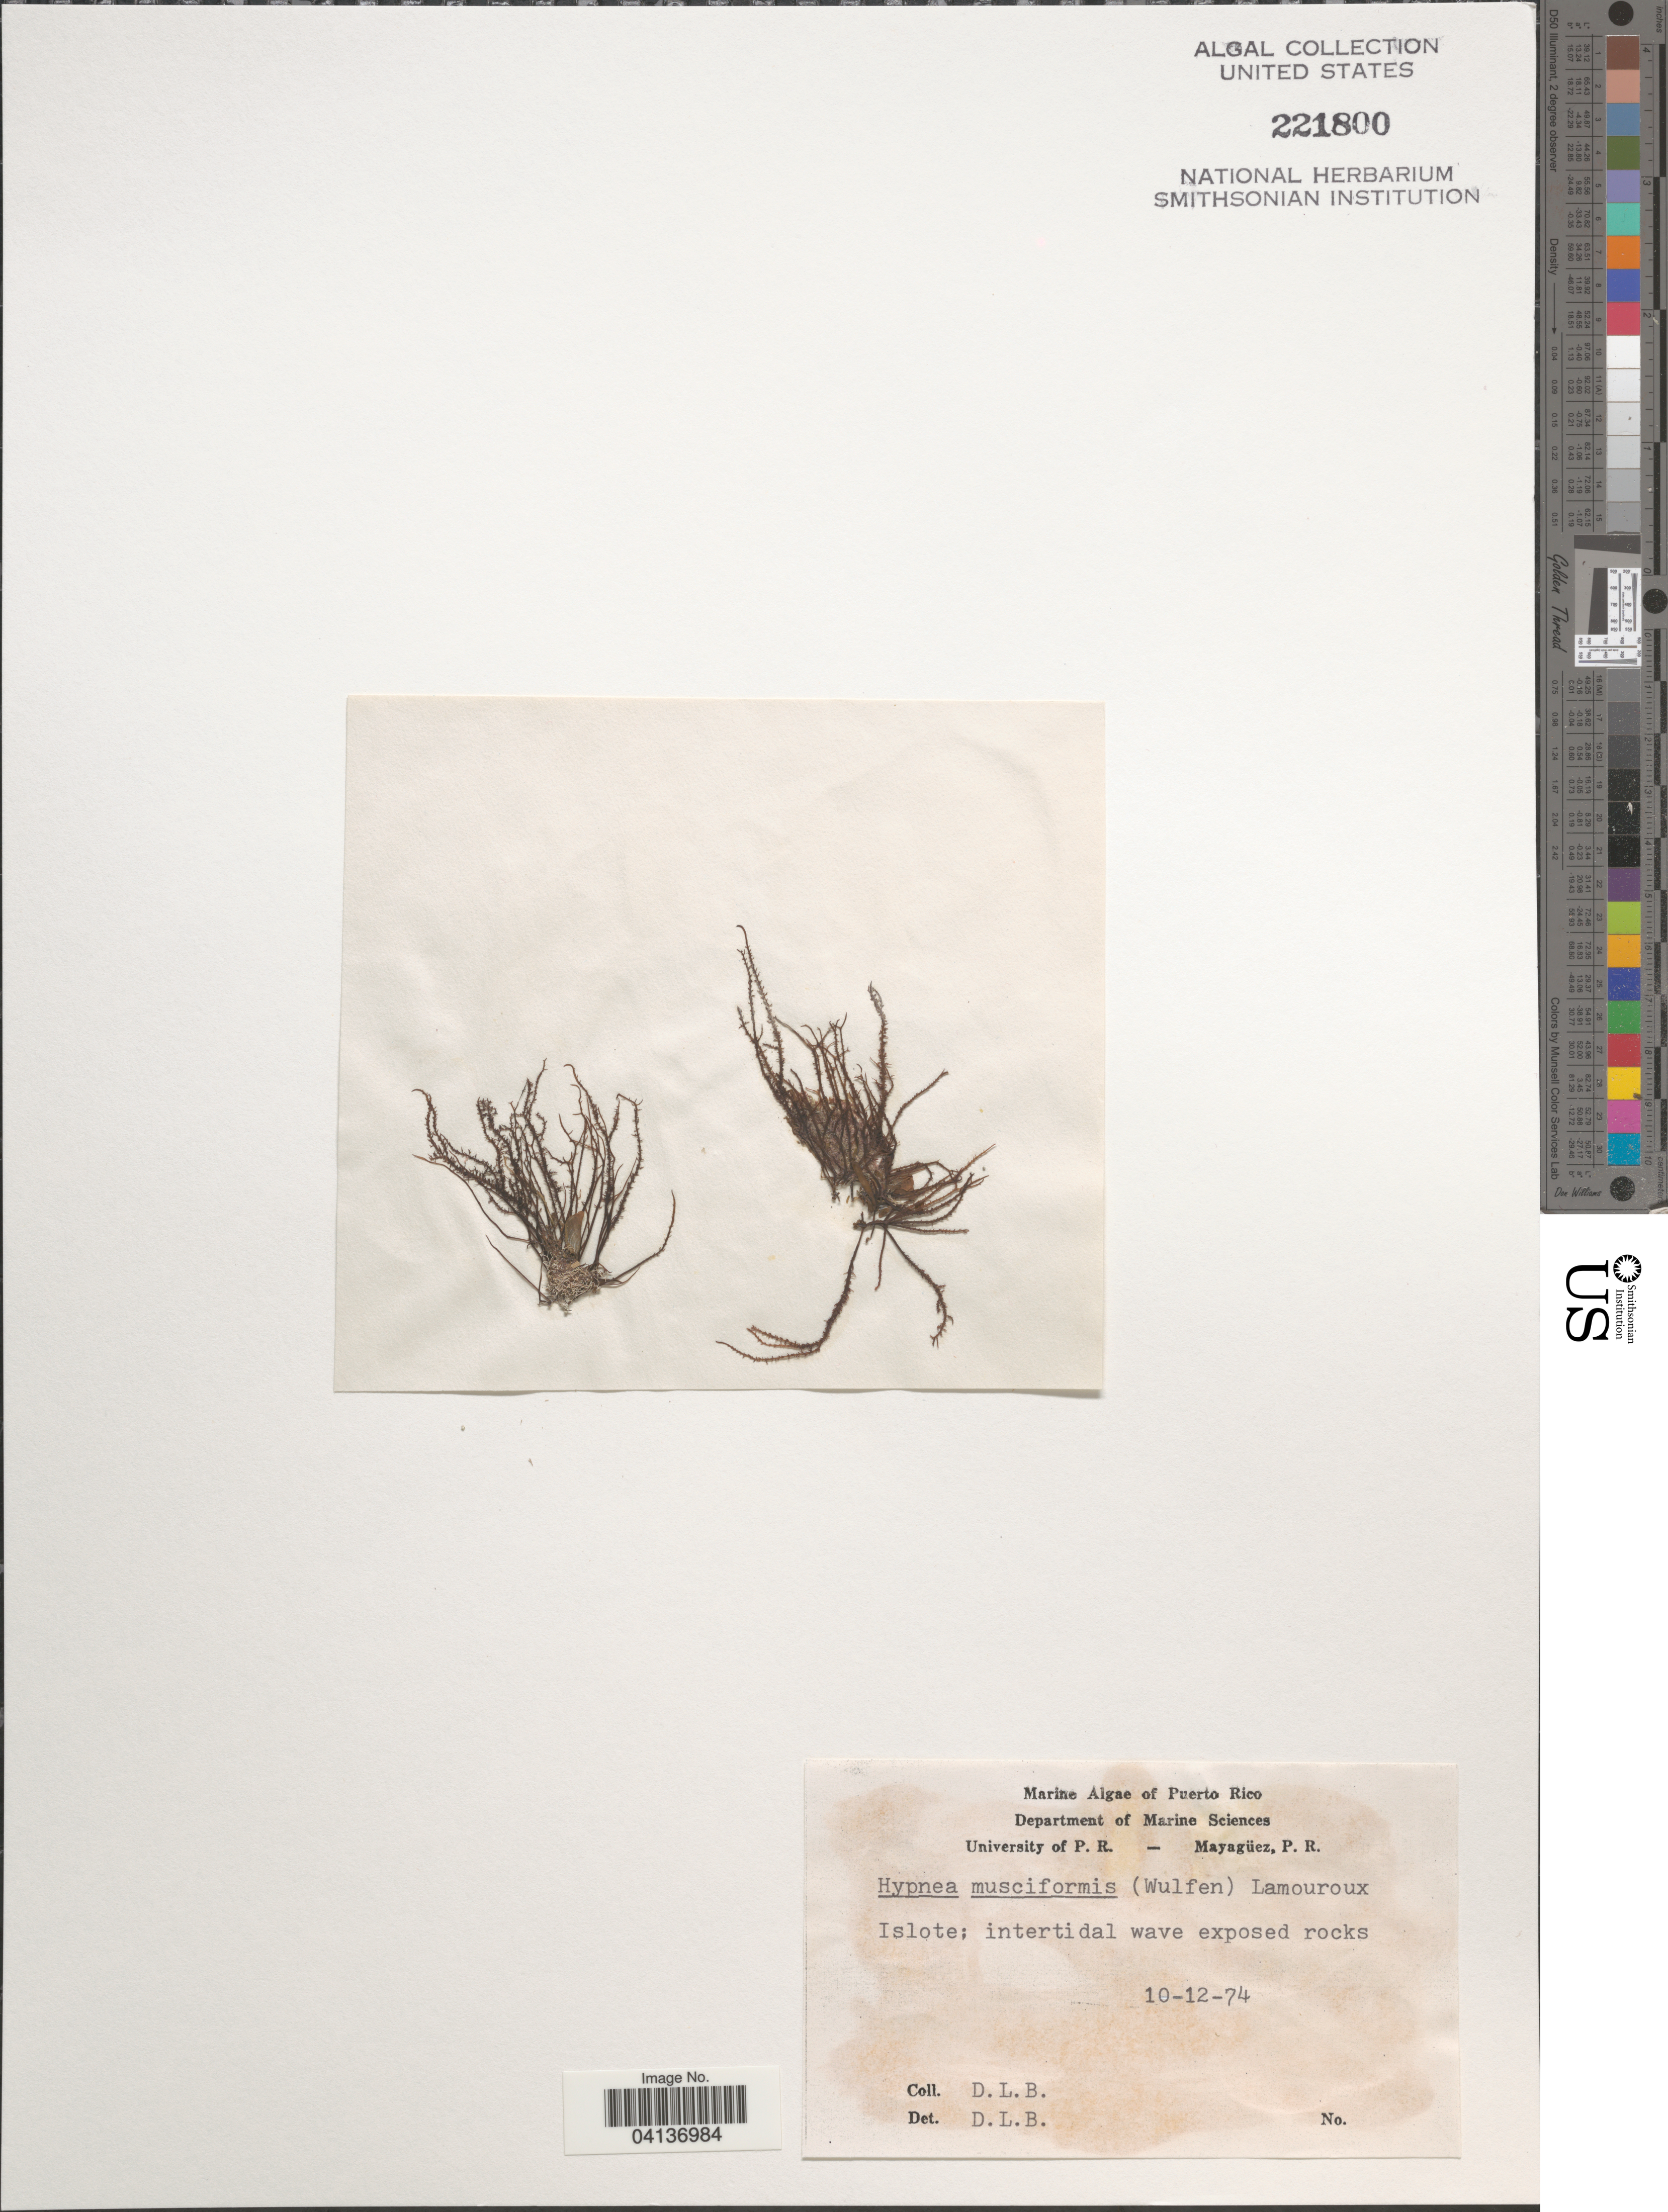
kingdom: Plantae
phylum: Rhodophyta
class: Florideophyceae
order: Gigartinales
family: Cystocloniaceae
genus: Hypnea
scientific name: Hypnea musciformis var. esperi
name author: J. Agardh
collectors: D. L. B.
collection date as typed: Transcribed d/m/y: 10/12/74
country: Puerto Rico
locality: Islote.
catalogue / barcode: US 221800